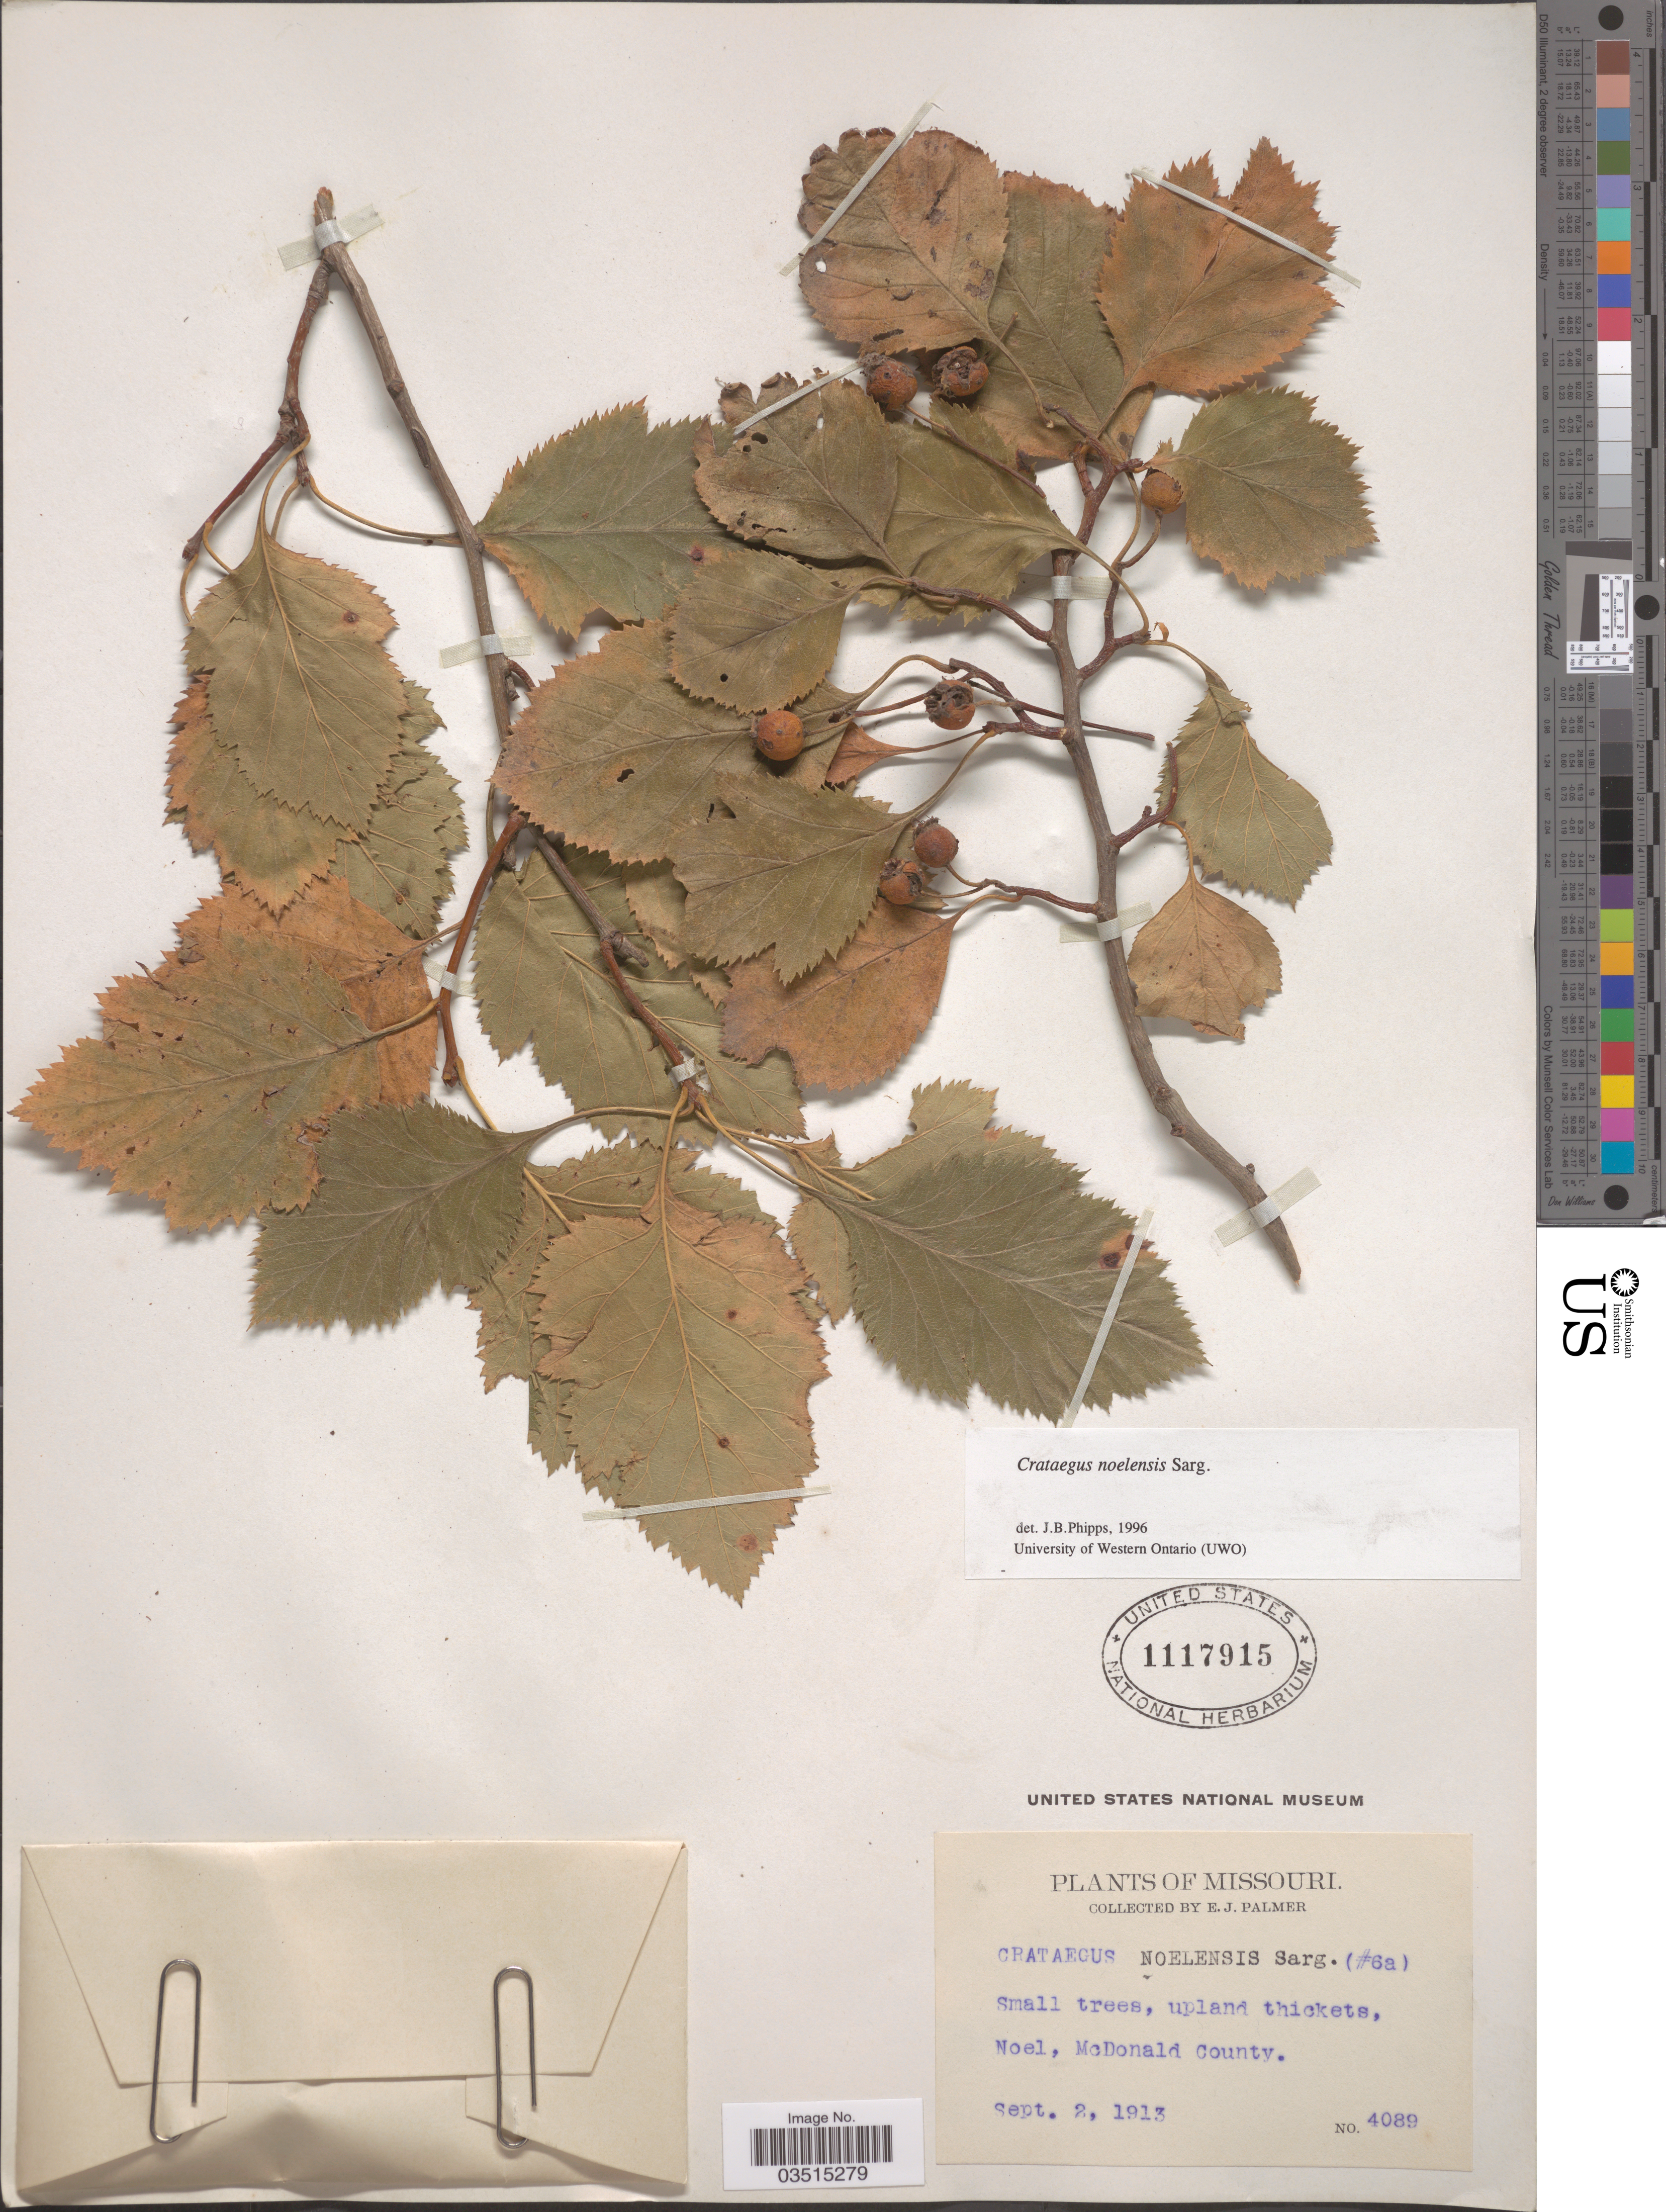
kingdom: Plantae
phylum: Tracheophyta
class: Magnoliopsida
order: Rosales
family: Rosaceae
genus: Crataegus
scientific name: Crataegus noelensis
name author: Sarg.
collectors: E. J. Palmer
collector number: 4089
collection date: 1913-09-02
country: United States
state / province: Missouri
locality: Noel, McDonald County.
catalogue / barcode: US 1117915